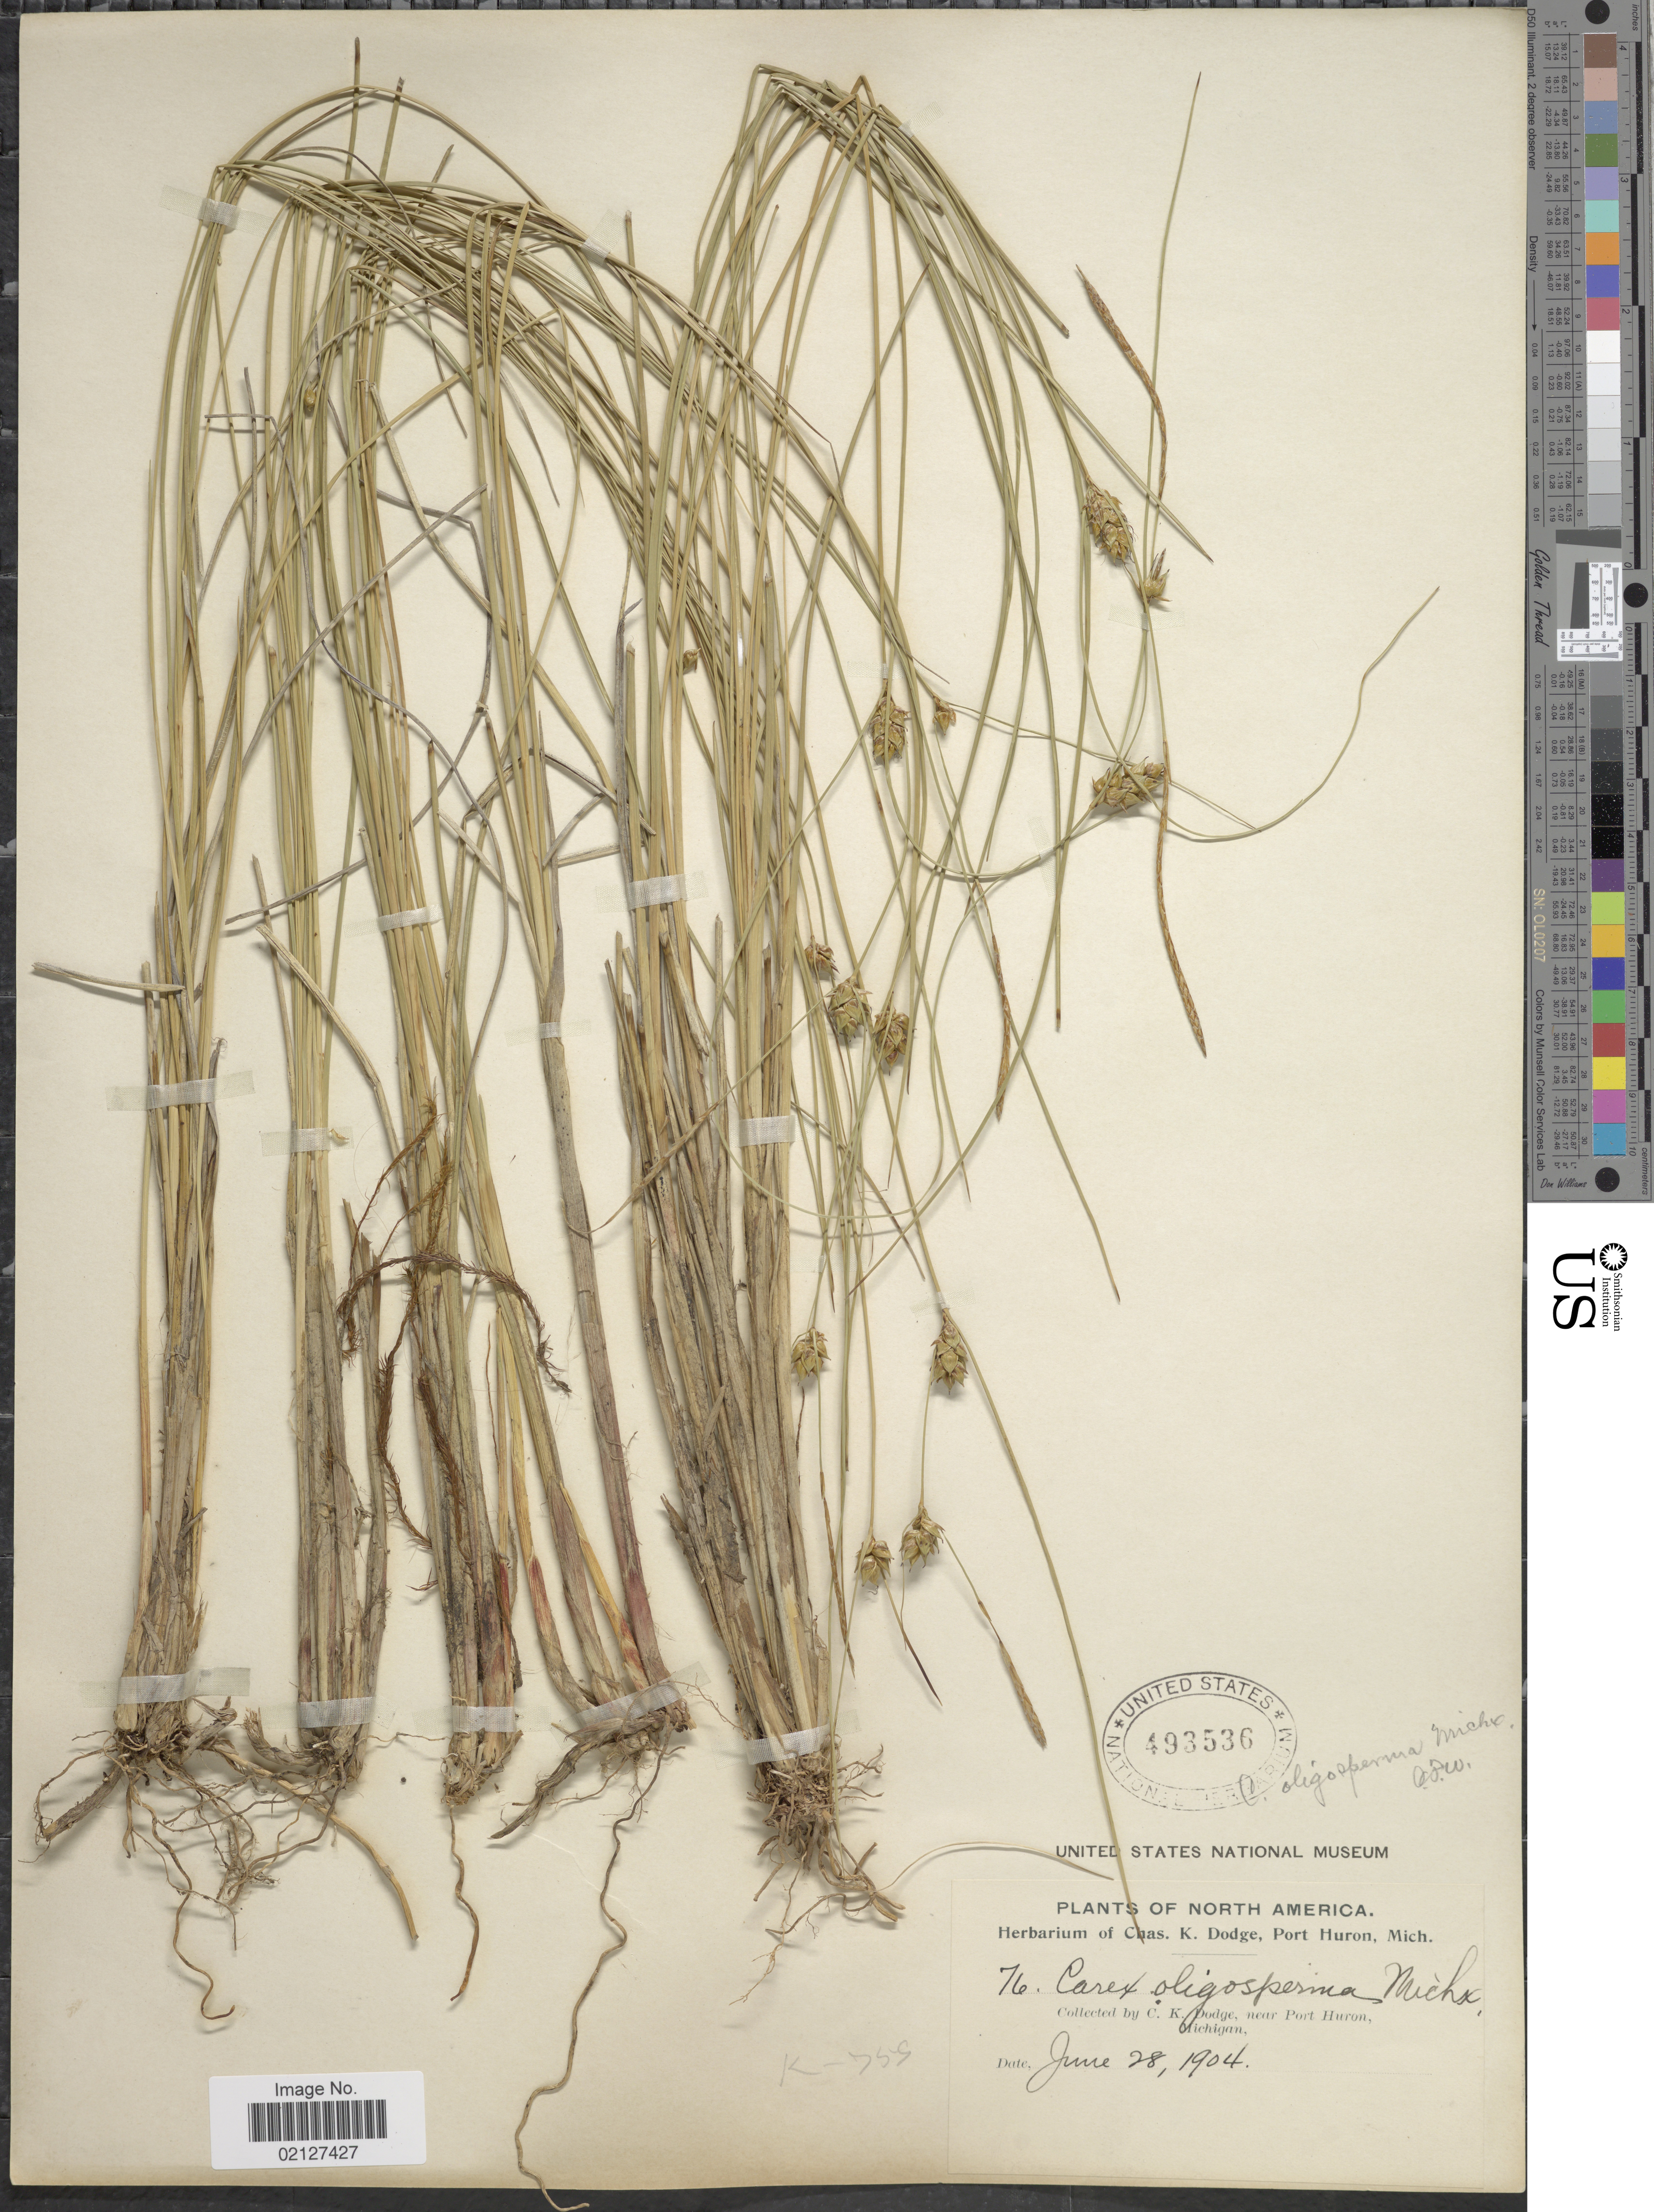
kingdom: Plantae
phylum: Tracheophyta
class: Liliopsida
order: Poales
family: Cyperaceae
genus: Carex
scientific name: Carex oligosperma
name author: Michx.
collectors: C. Dodge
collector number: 76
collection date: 1904-06-28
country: United States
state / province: Michigan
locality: Near Port Huron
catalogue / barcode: US 493536